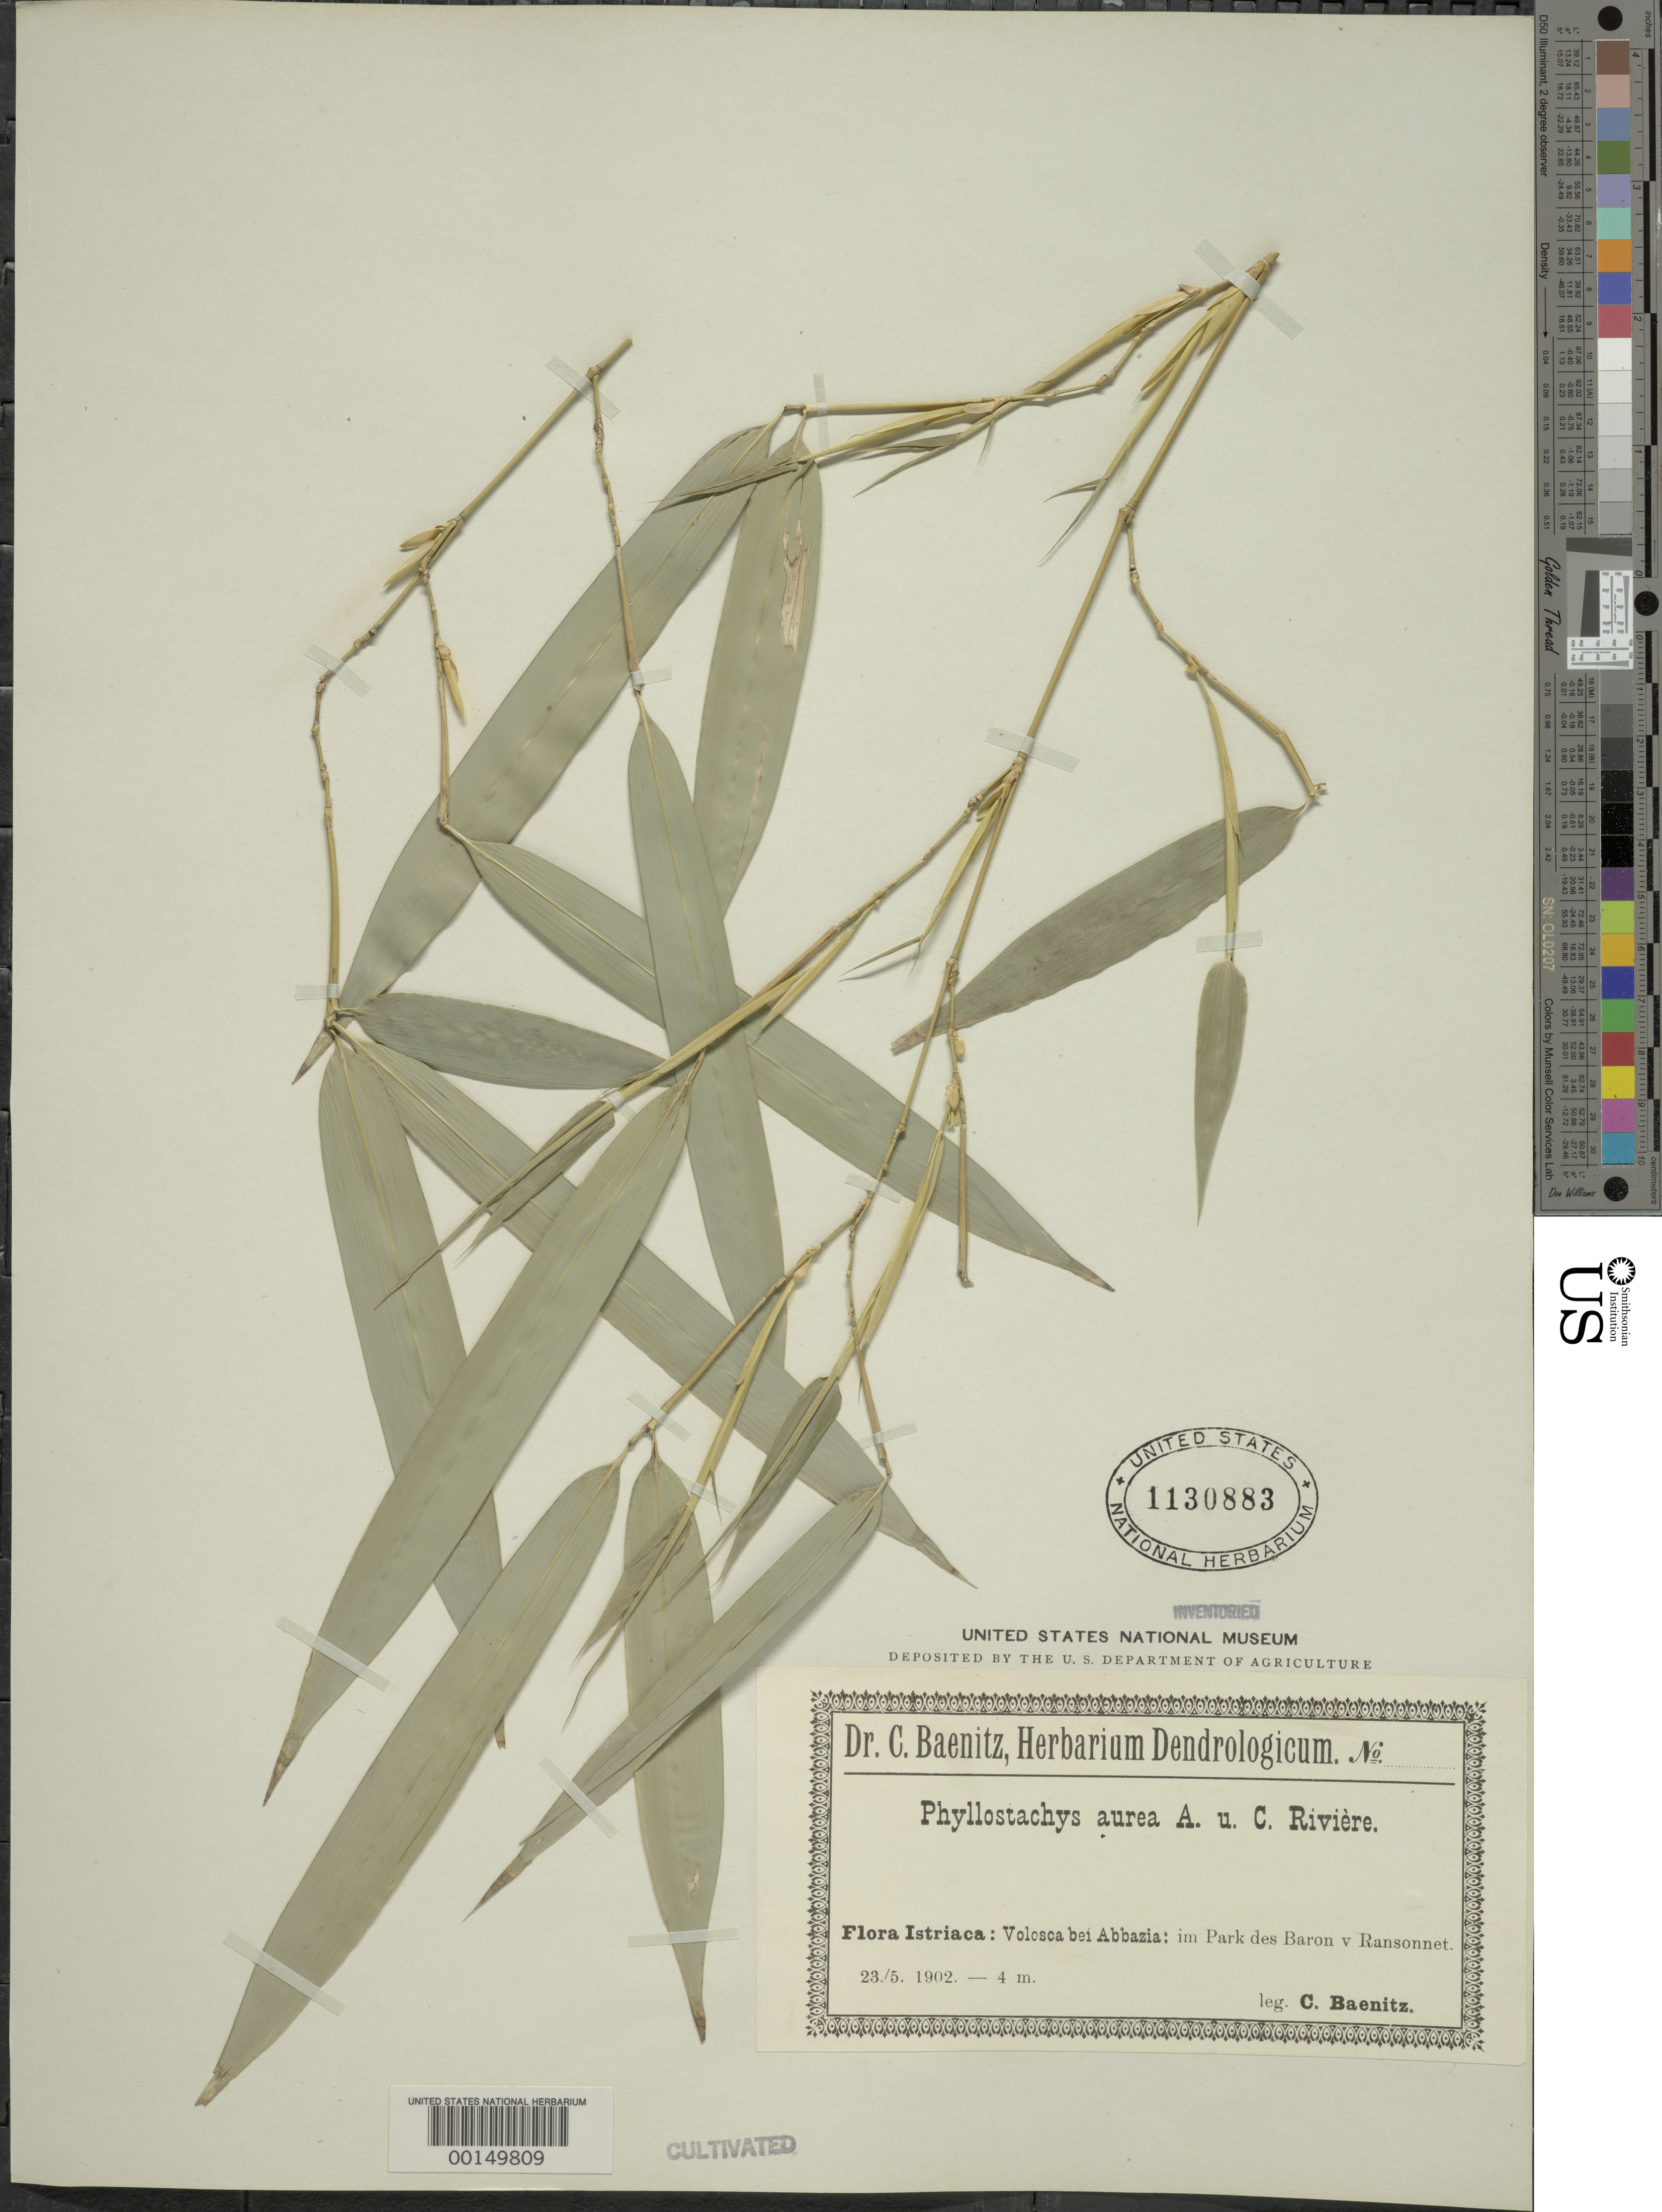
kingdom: Plantae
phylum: Tracheophyta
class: Liliopsida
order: Poales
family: Poaceae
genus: Phyllostachys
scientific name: Phyllostachys aurea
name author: Rivière & C. Rivière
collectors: C. G. Baenitz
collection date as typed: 23 May 1902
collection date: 1902-05-23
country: Croatia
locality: Istriaca, volosca bei abbazia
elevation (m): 4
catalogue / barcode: US 1130883